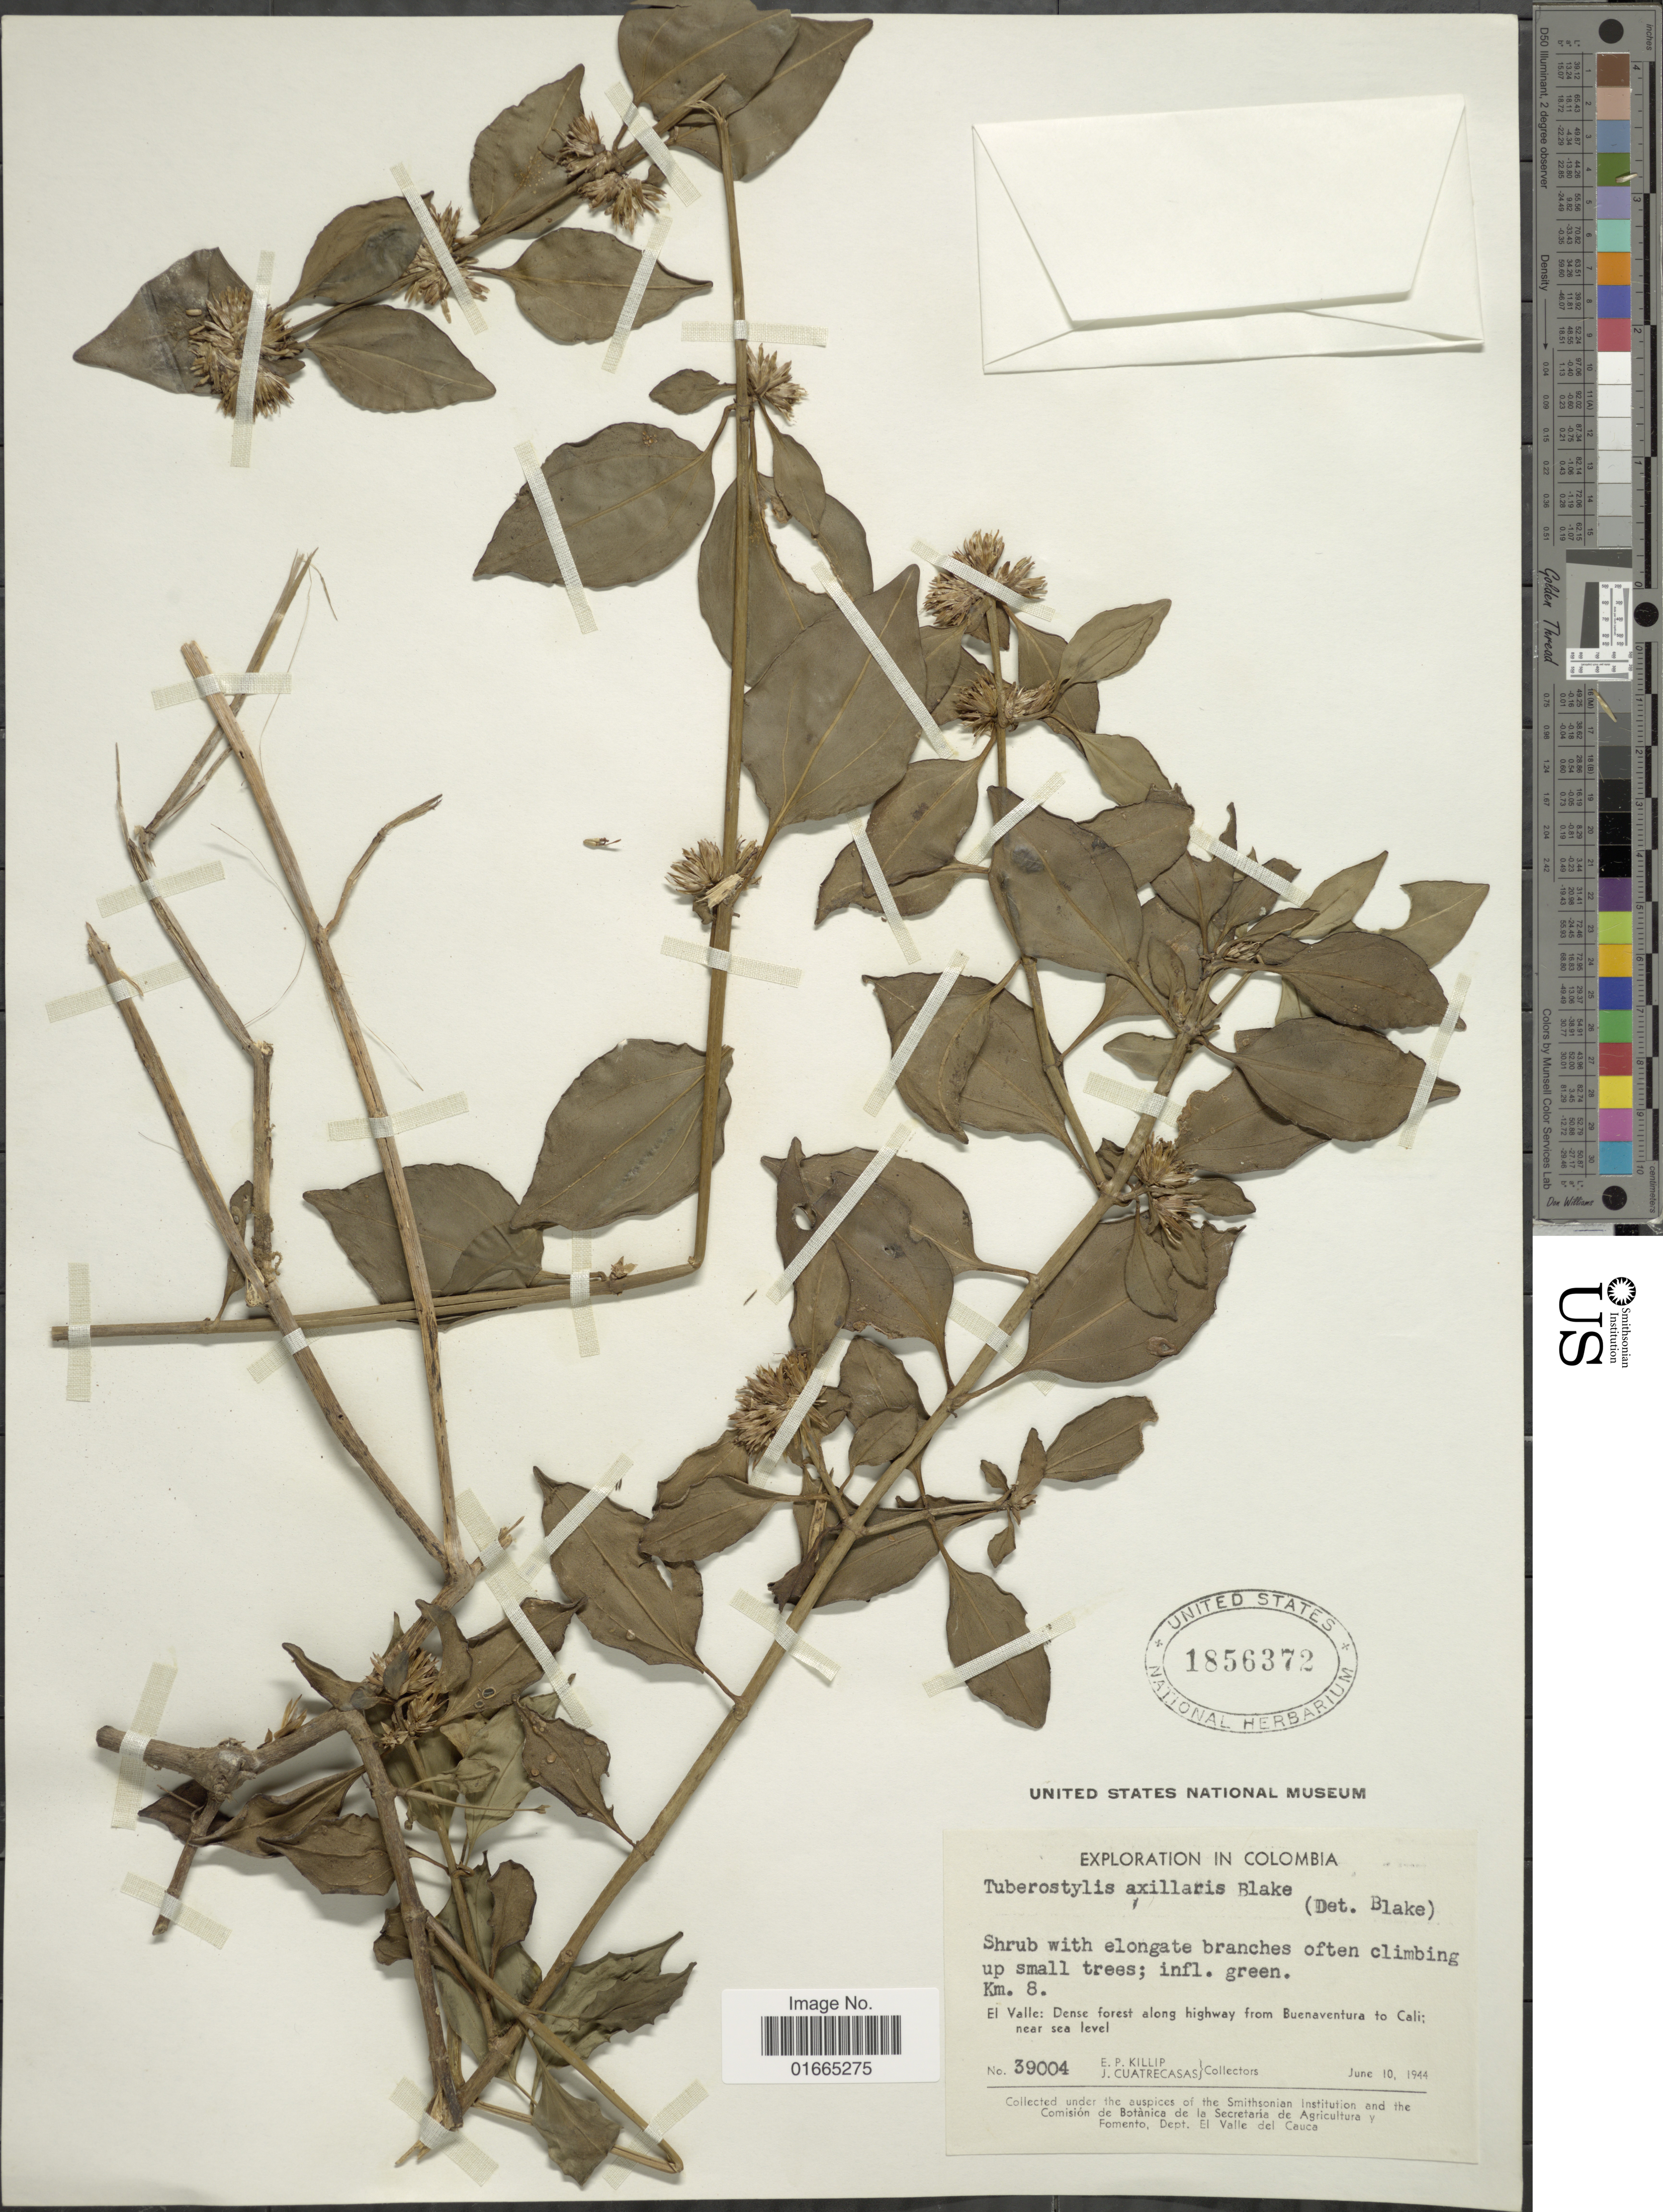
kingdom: Plantae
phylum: Tracheophyta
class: Magnoliopsida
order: Asterales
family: Asteraceae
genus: Tuberostylis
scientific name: Tuberostylis axillaris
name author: S.F. Blake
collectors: E. P. Killip & J. Cuatrecasas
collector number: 39004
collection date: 1944-06-10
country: Colombia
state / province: Valle del Cauca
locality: El Valle: Dense forest along highway from Buenaventura to Cali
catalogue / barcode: US 1856372